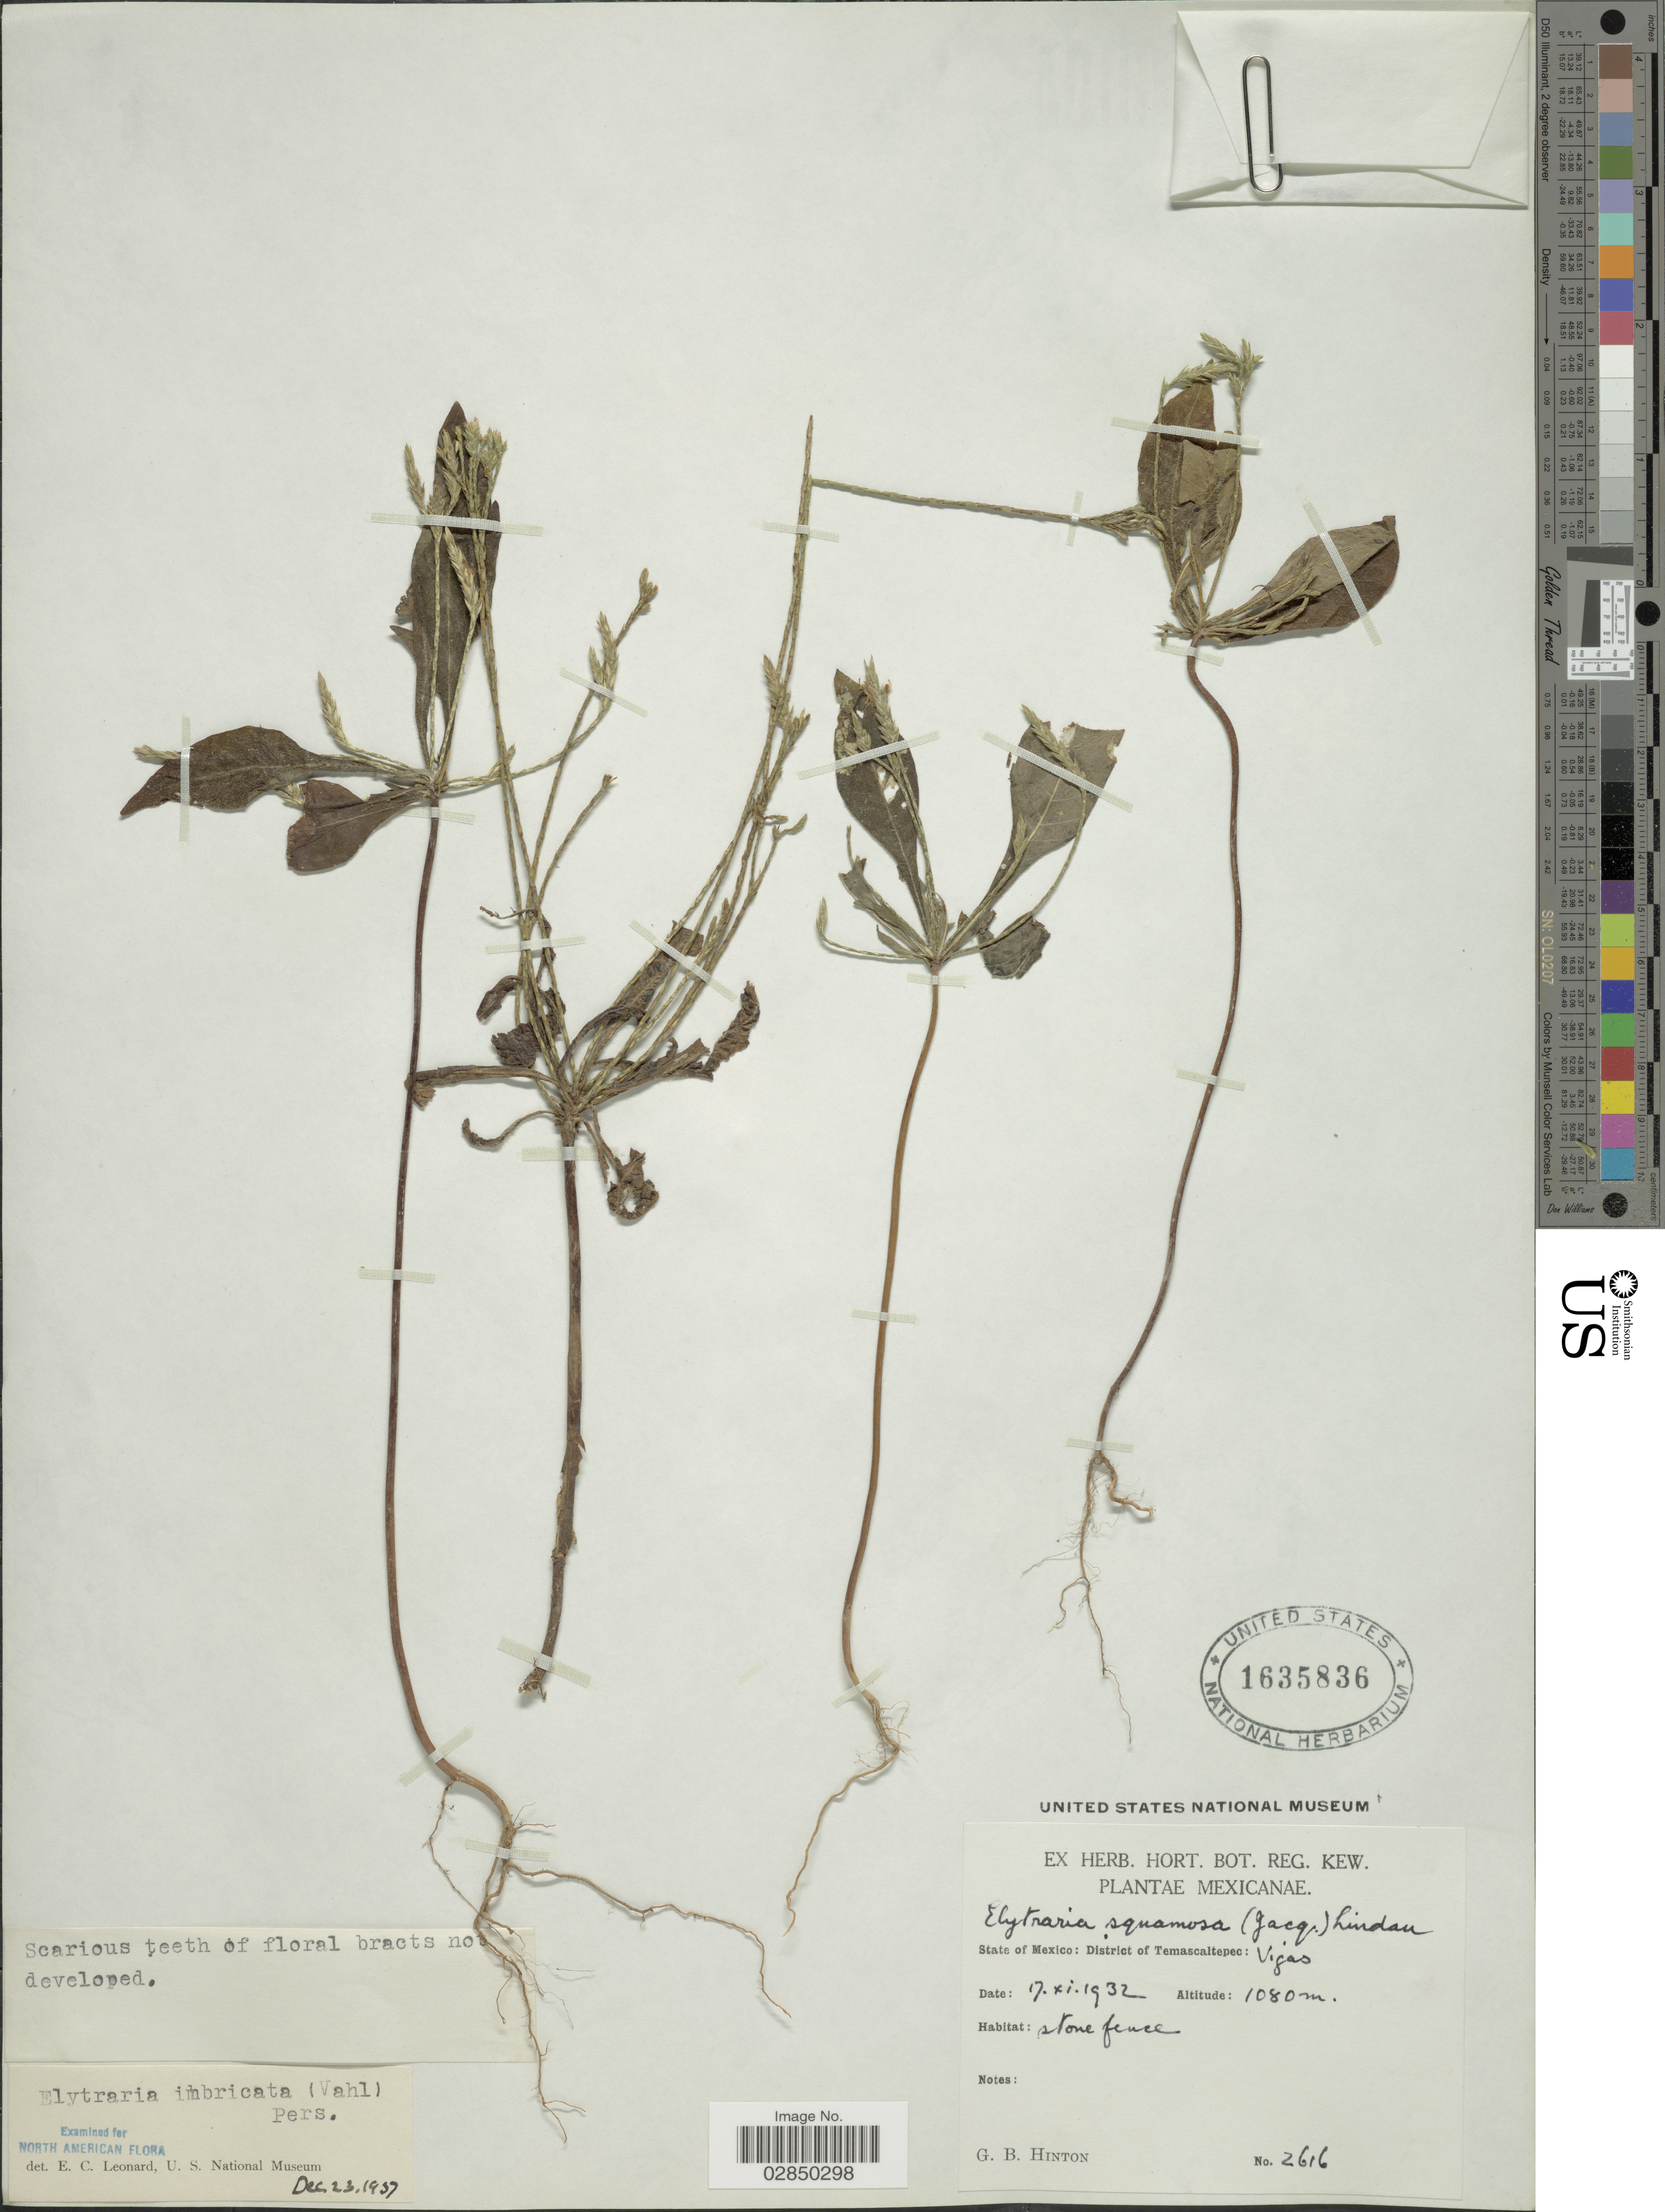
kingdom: Plantae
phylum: Tracheophyta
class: Magnoliopsida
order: Lamiales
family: Acanthaceae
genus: Elytraria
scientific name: Elytraria imbricata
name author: (Vahl) Pers.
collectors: G. B. Hinton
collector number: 2616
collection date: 1932-11-17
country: Mexico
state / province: México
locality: District of Temascaltepec: Vigas.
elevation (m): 1080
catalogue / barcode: US 1635836